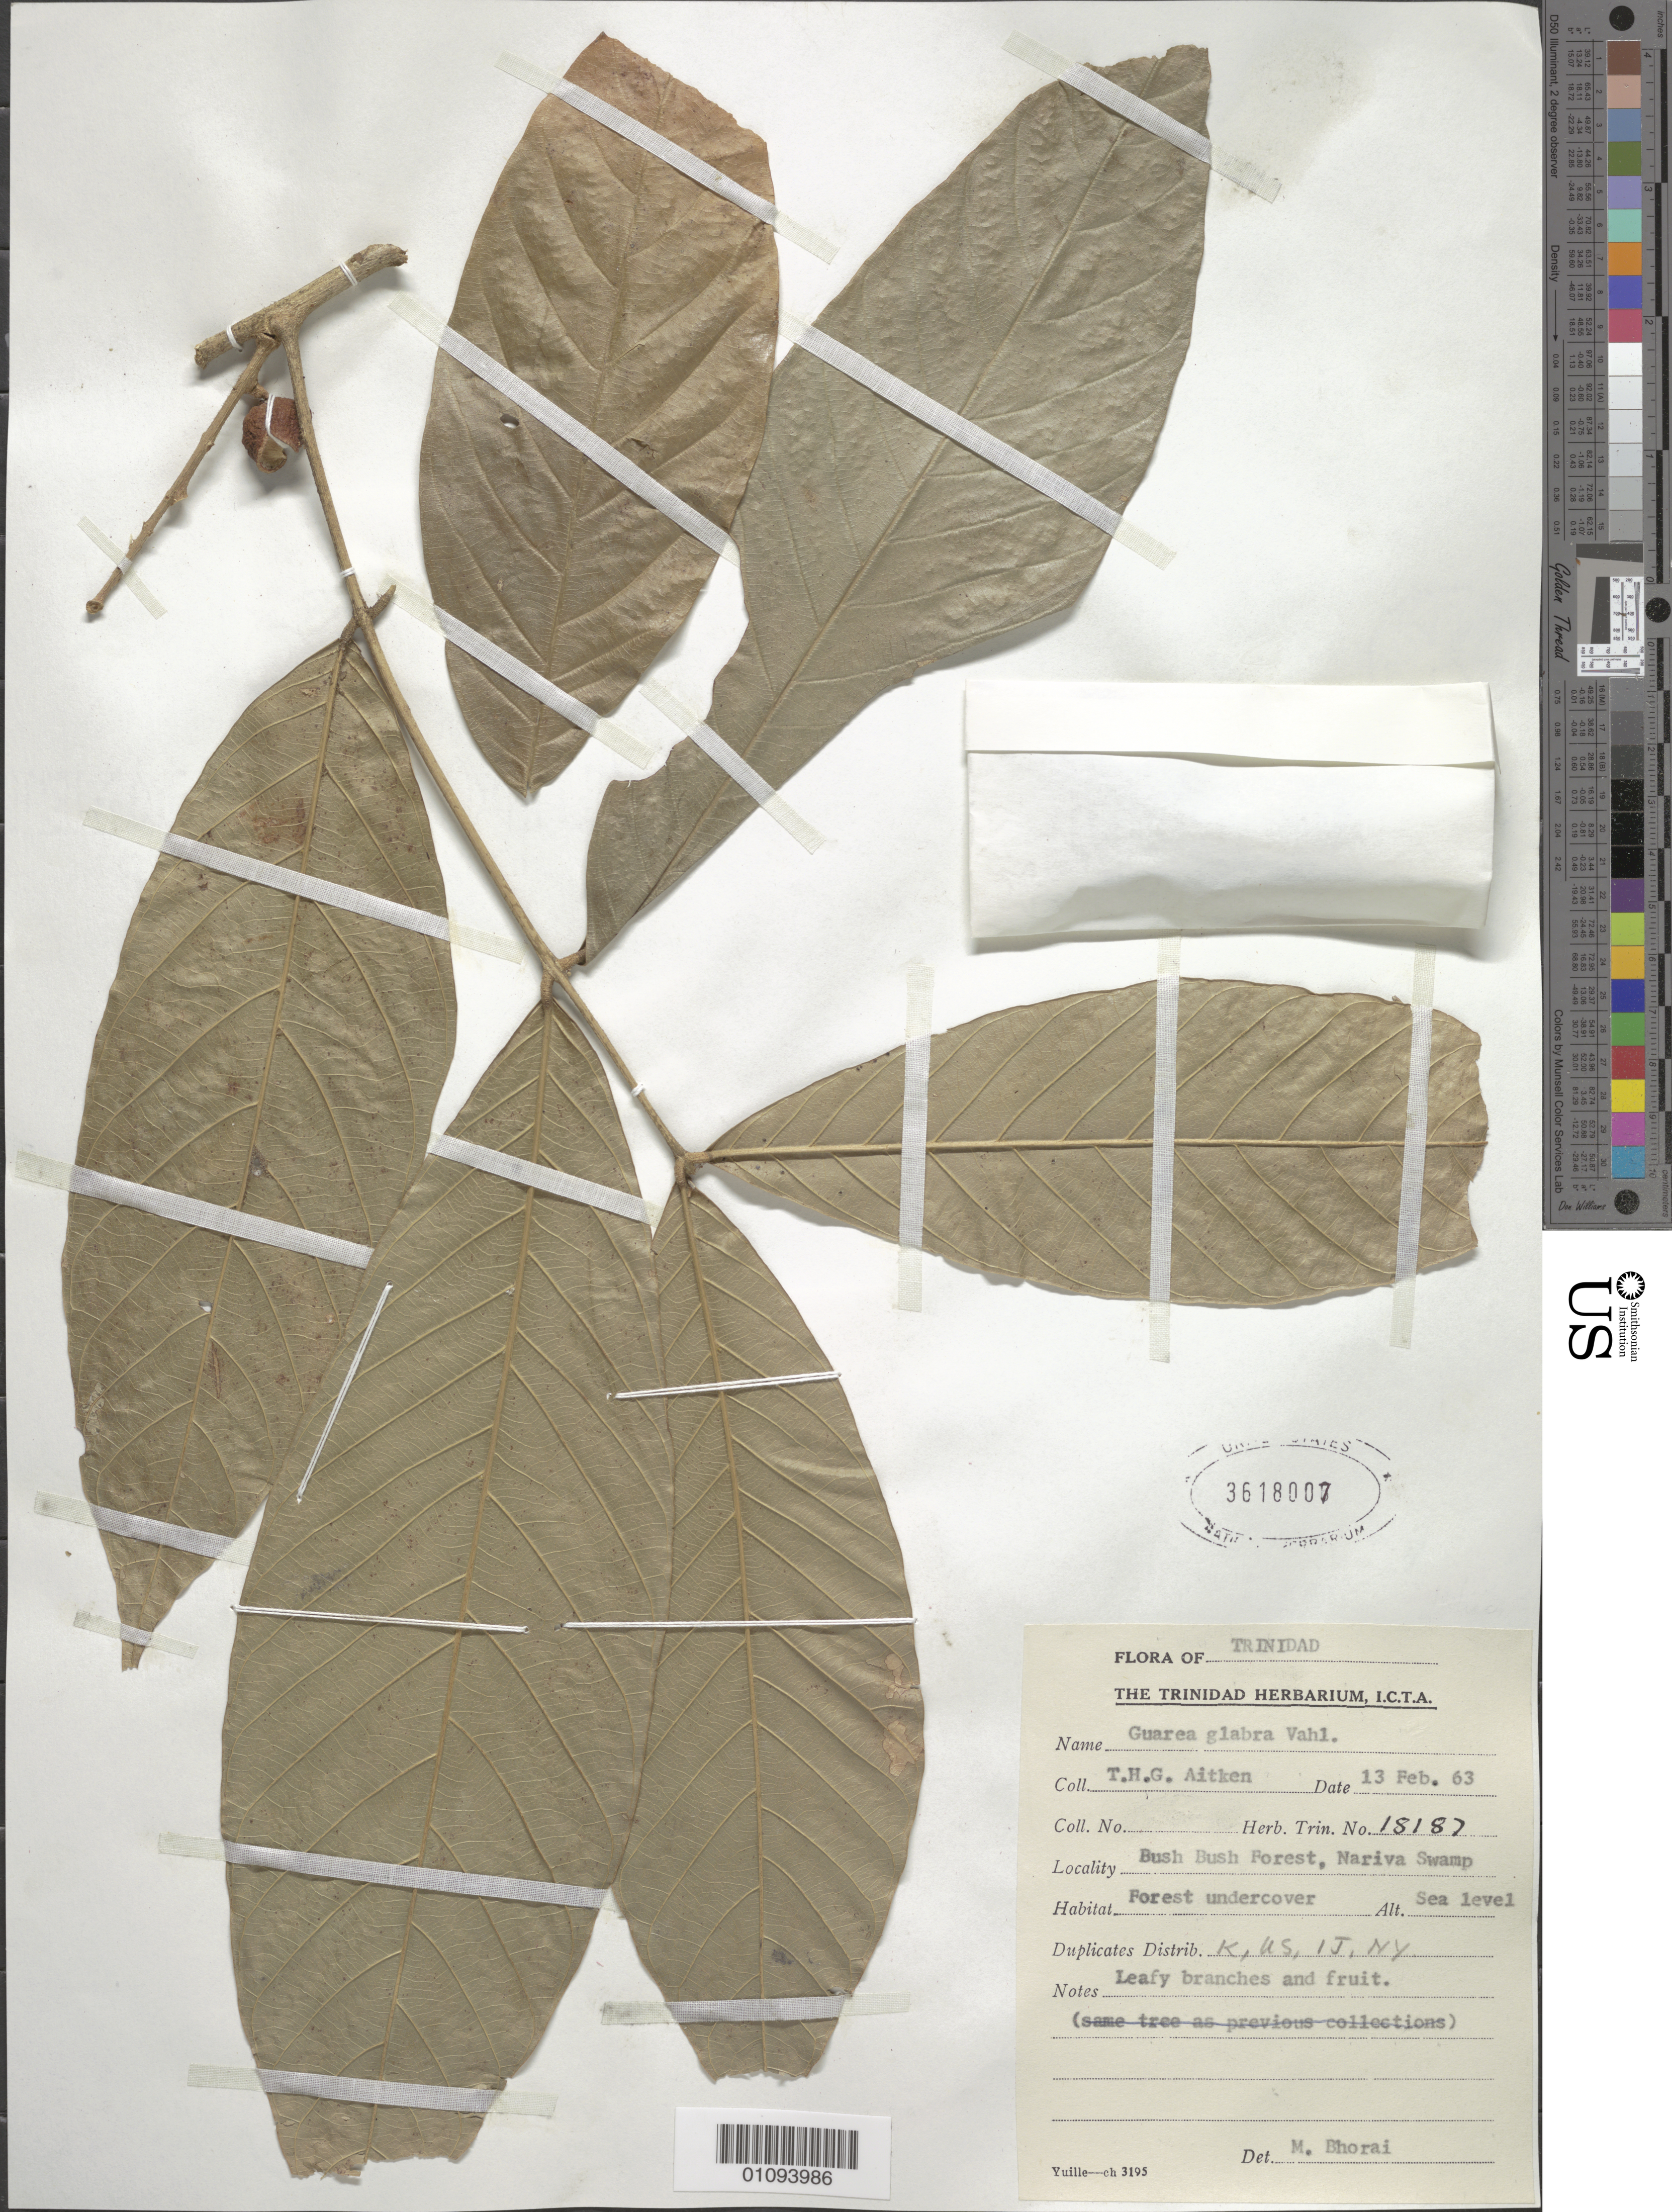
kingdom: Plantae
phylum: Tracheophyta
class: Magnoliopsida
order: Sapindales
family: Meliaceae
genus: Guarea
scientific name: Guarea glabra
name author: Vahl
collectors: T. Aitken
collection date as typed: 13 Feb 1963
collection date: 1963-02-13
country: Trinidad and Tobago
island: Trinidad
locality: Bush Bush Forest, Nariva Swamp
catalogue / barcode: US 3618007